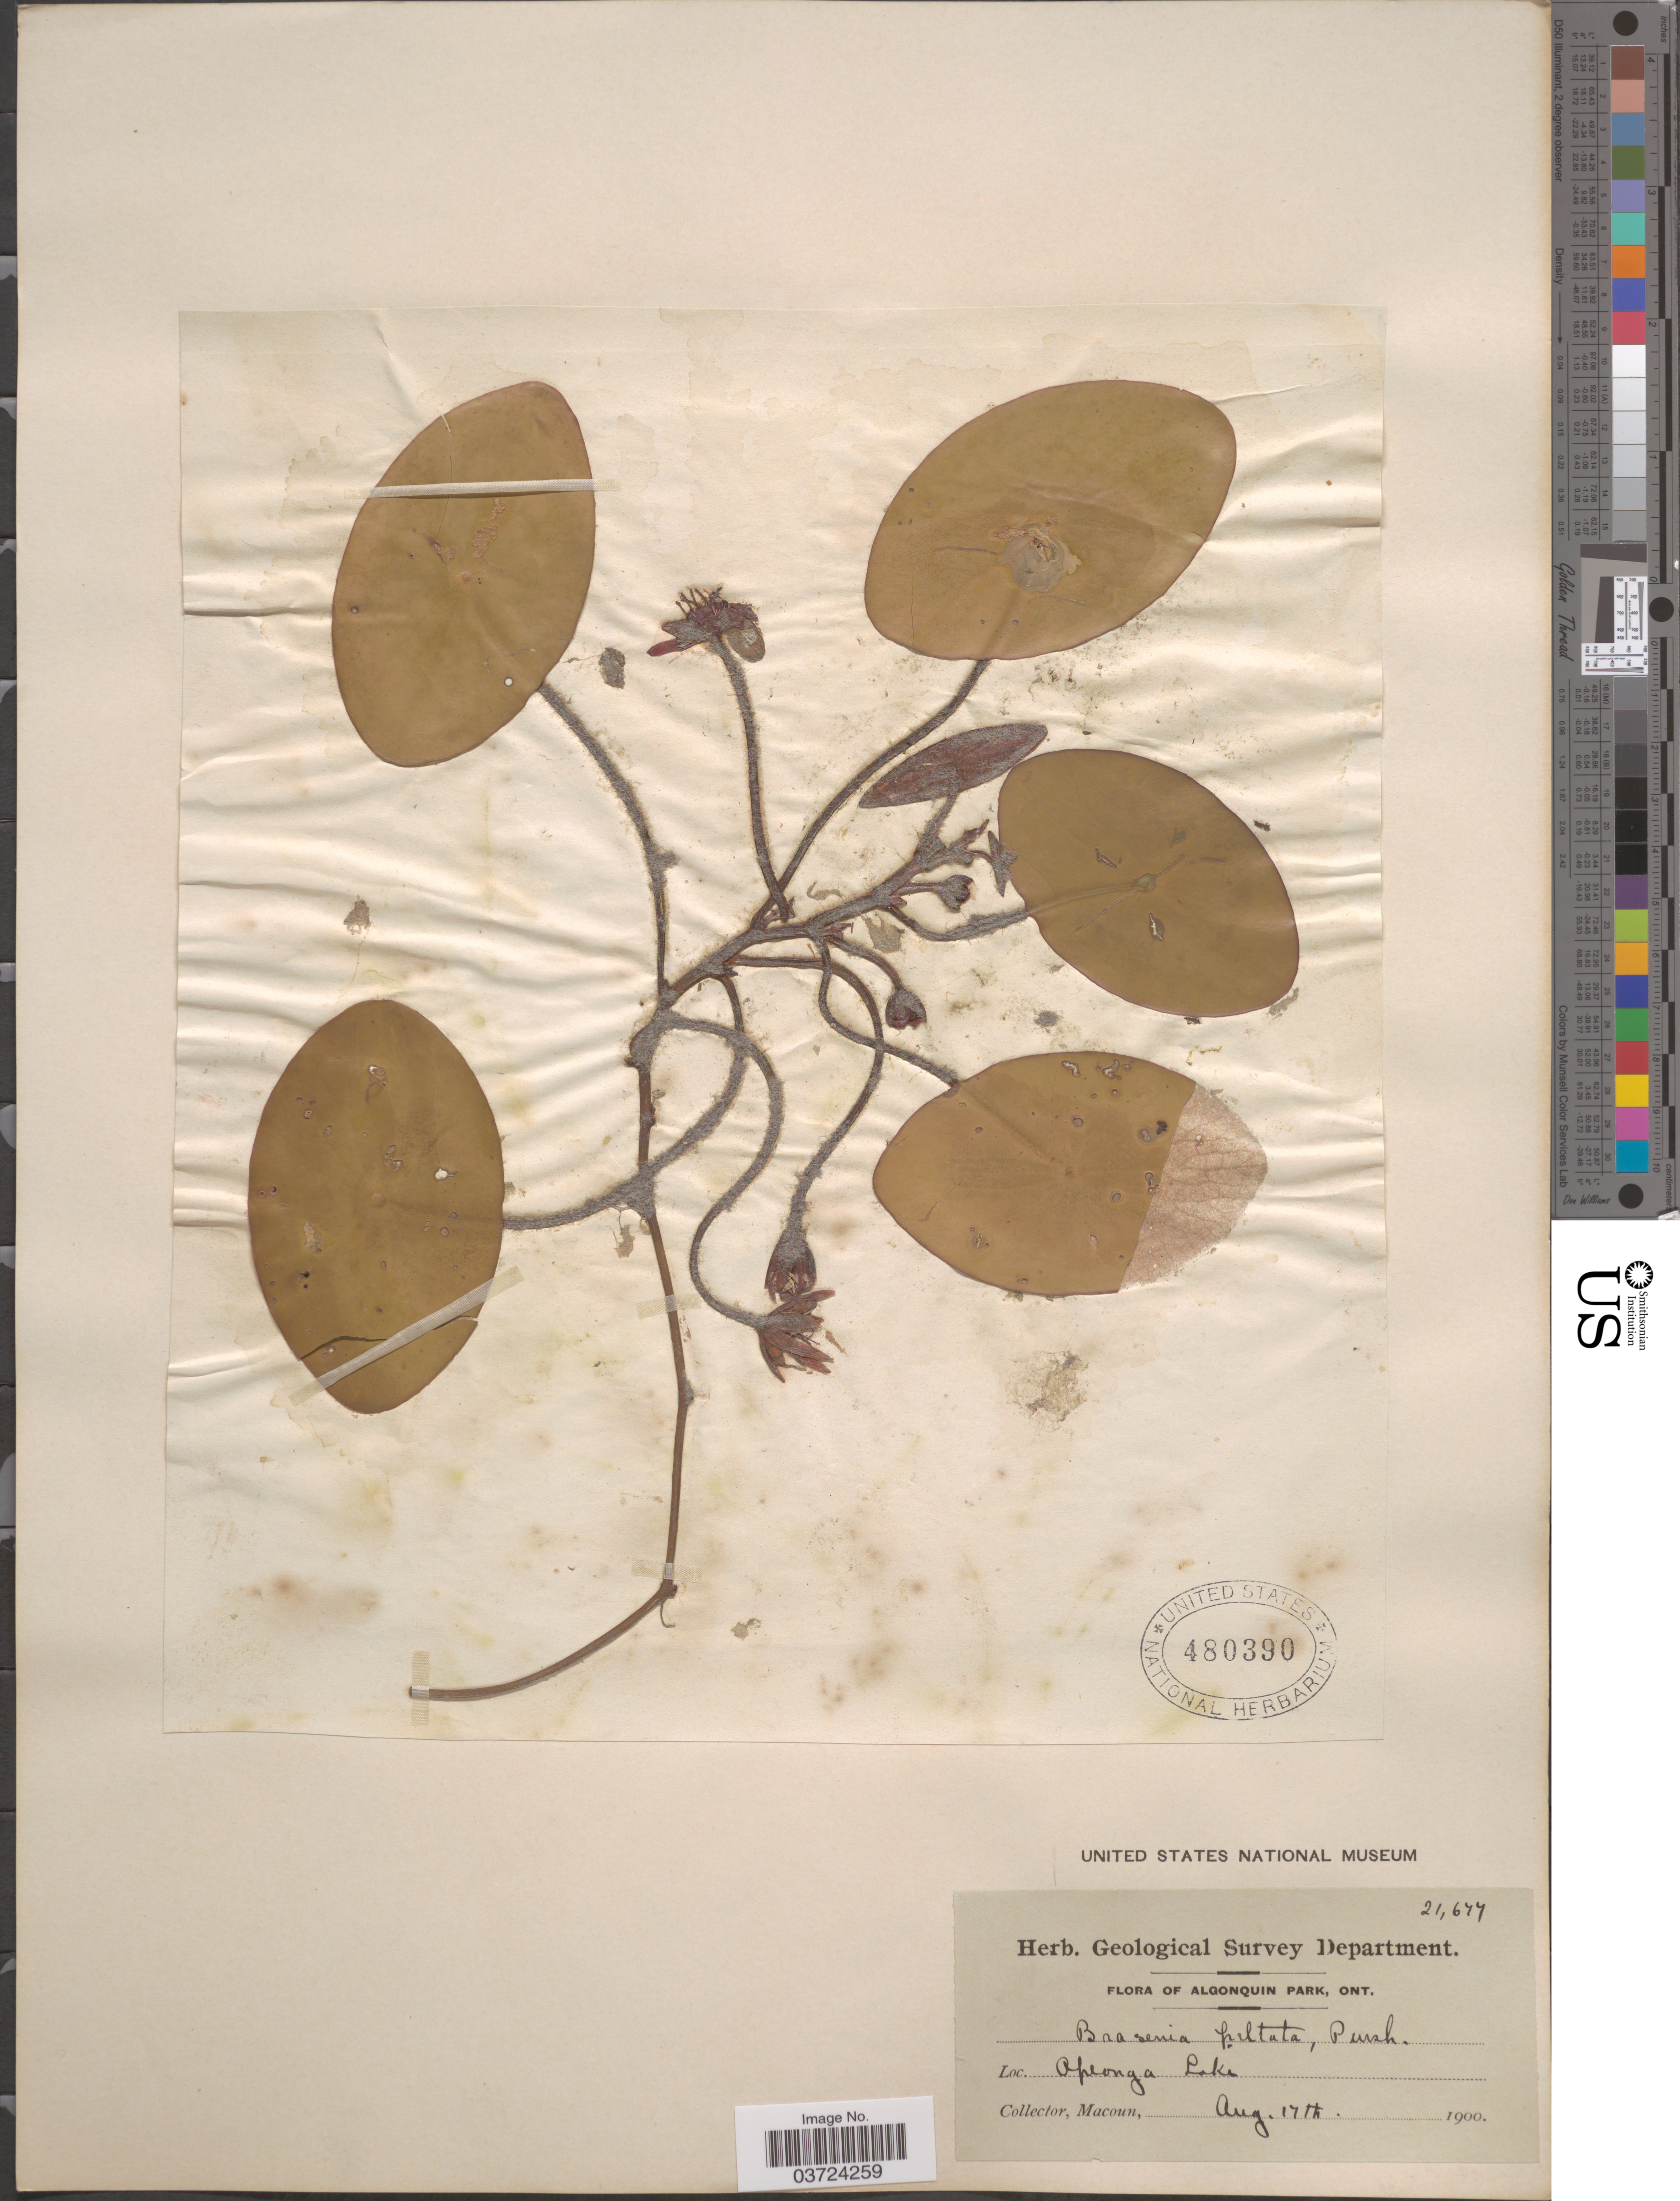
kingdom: Plantae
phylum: Tracheophyta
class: Magnoliopsida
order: Nymphaeales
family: Cabombaceae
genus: Brasenia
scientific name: Brasenia schreberi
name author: J.F. Gmel.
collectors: -- Macoun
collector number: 21677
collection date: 1900-08-17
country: Canada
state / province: Ontario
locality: Algonquin Park. Opeongo Lake.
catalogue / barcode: US 480390